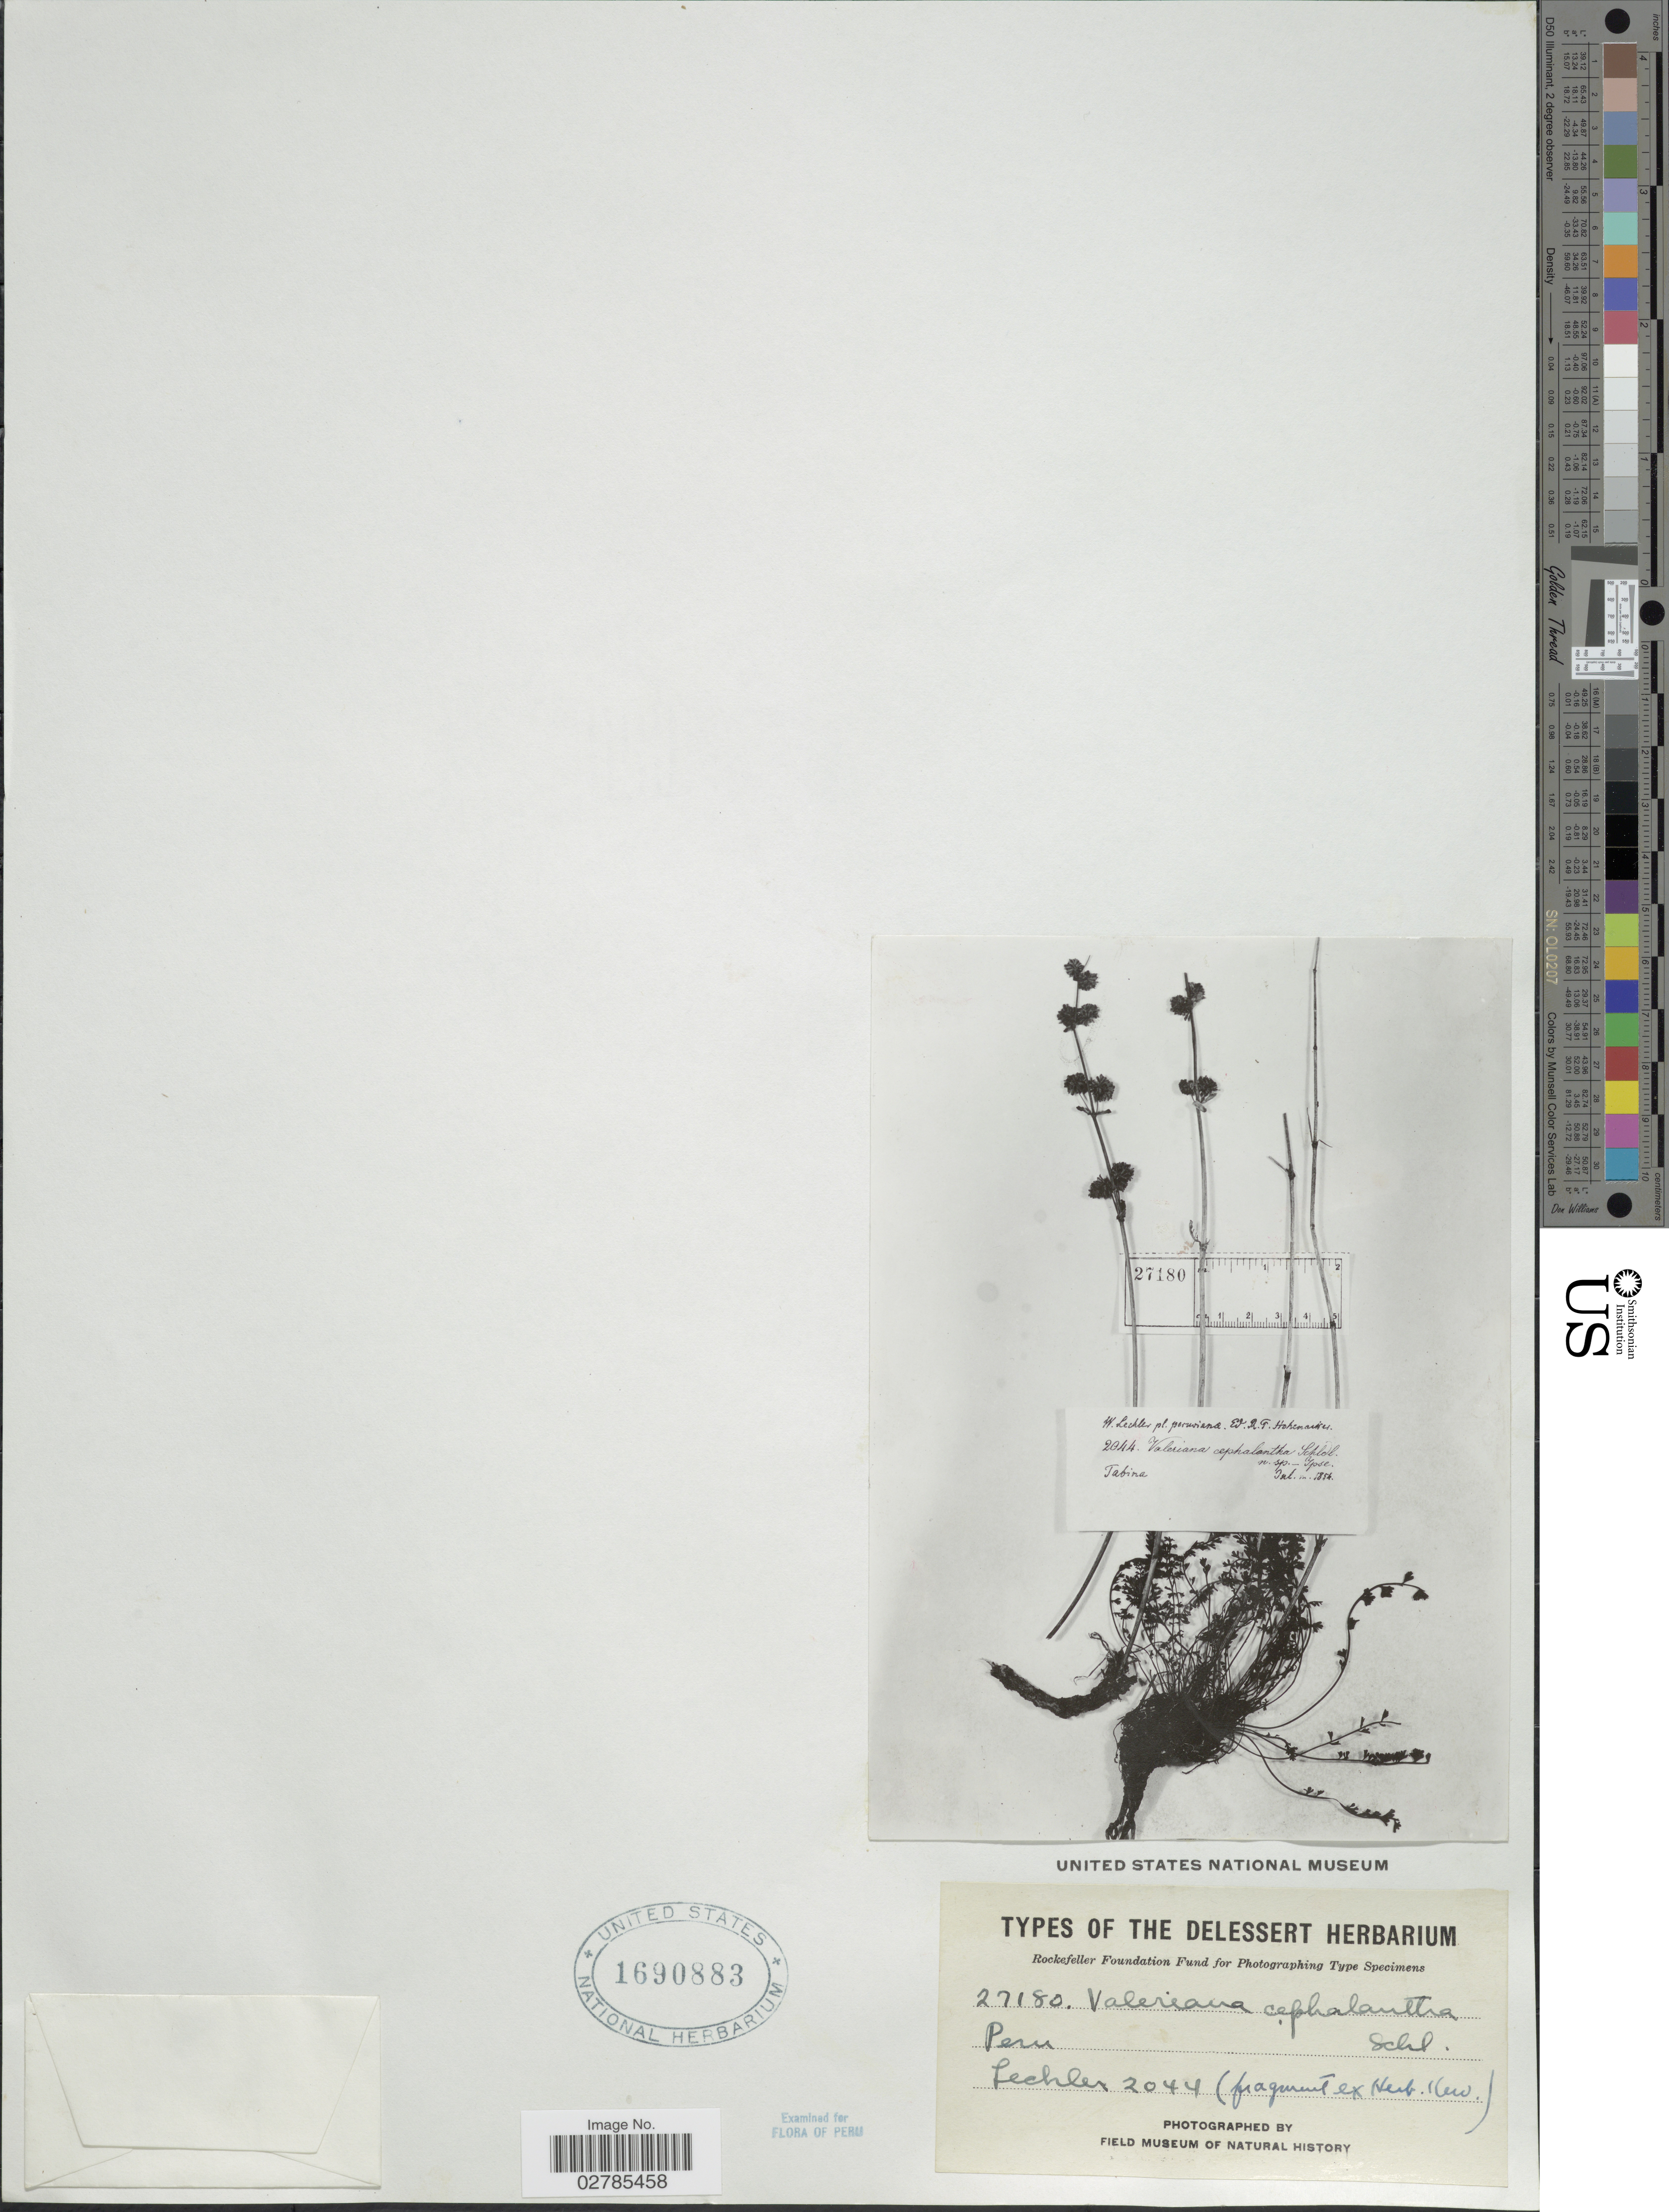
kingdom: Plantae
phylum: Tracheophyta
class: Magnoliopsida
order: Dipsacales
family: Caprifoliaceae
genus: Valeriana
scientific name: Valeriana thalictroides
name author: Graebn.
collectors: -. Lechler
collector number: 27180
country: Peru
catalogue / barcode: US 1690883